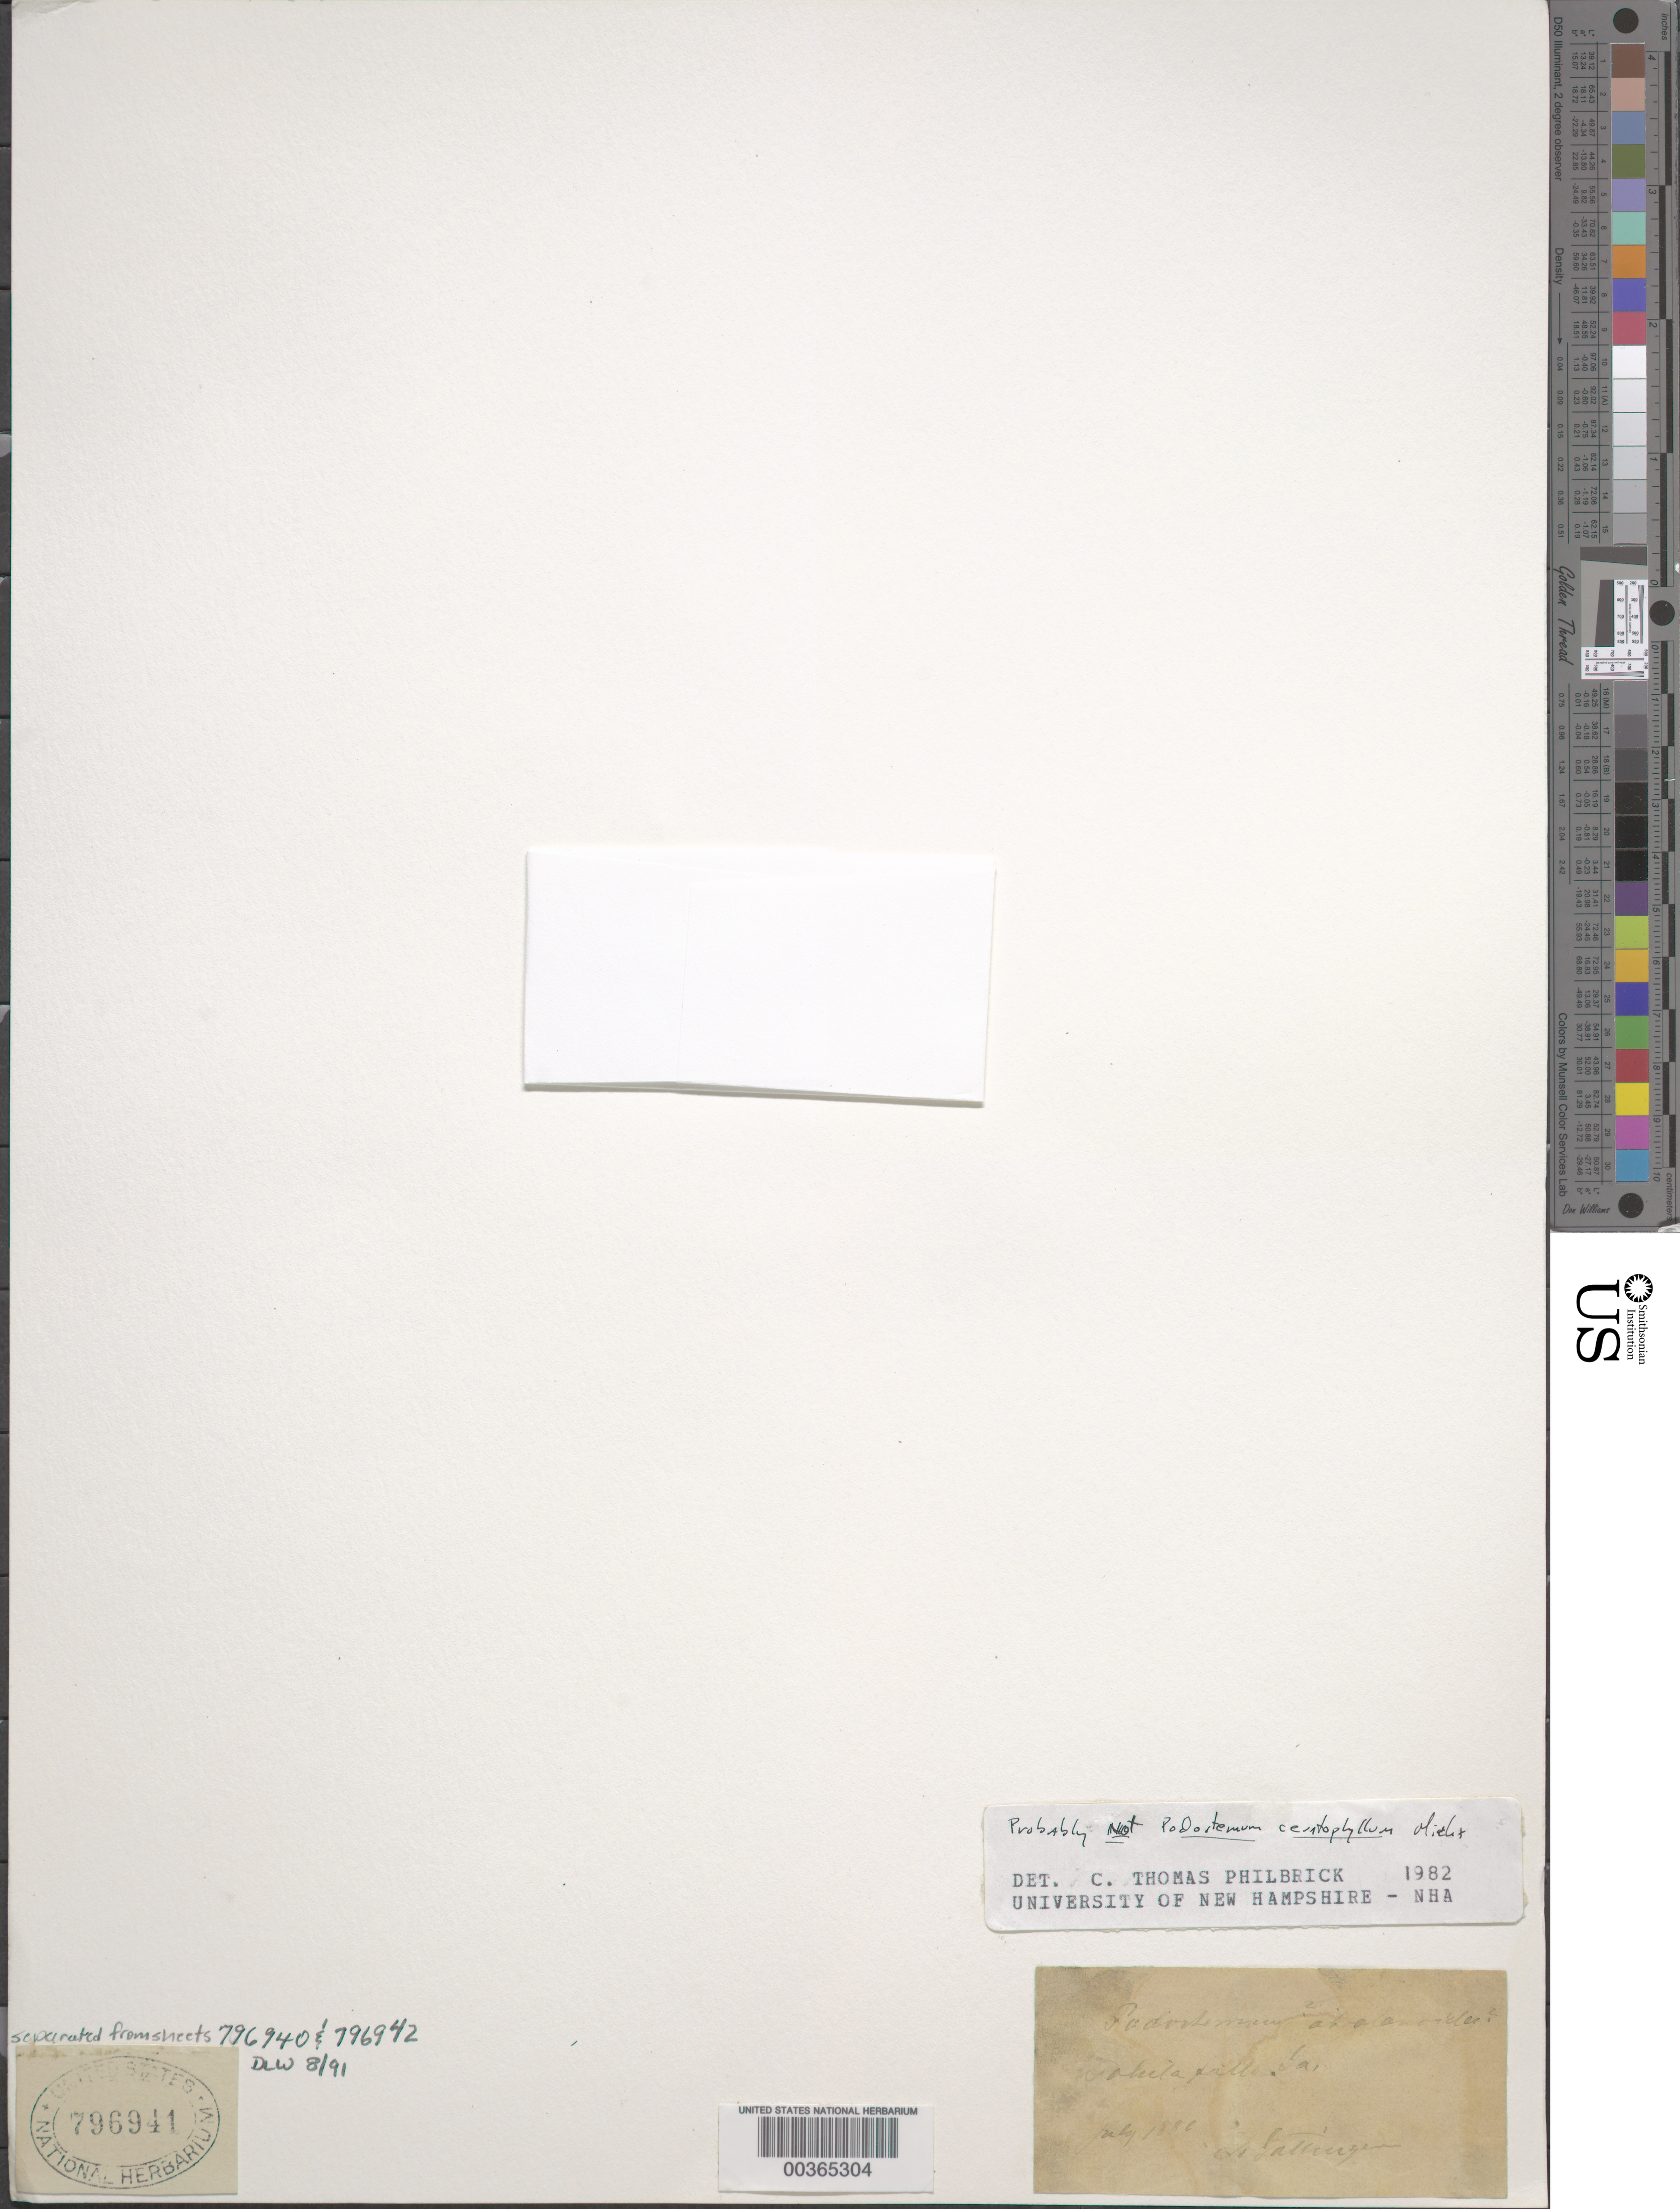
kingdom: Plantae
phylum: Tracheophyta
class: Magnoliopsida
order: Malpighiales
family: Podostemaceae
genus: Podostemum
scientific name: Podostemum sp.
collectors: A. Gattinger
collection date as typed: Jul 1880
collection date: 1880-07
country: United States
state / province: Georgia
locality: Tahita falls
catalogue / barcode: US 796941